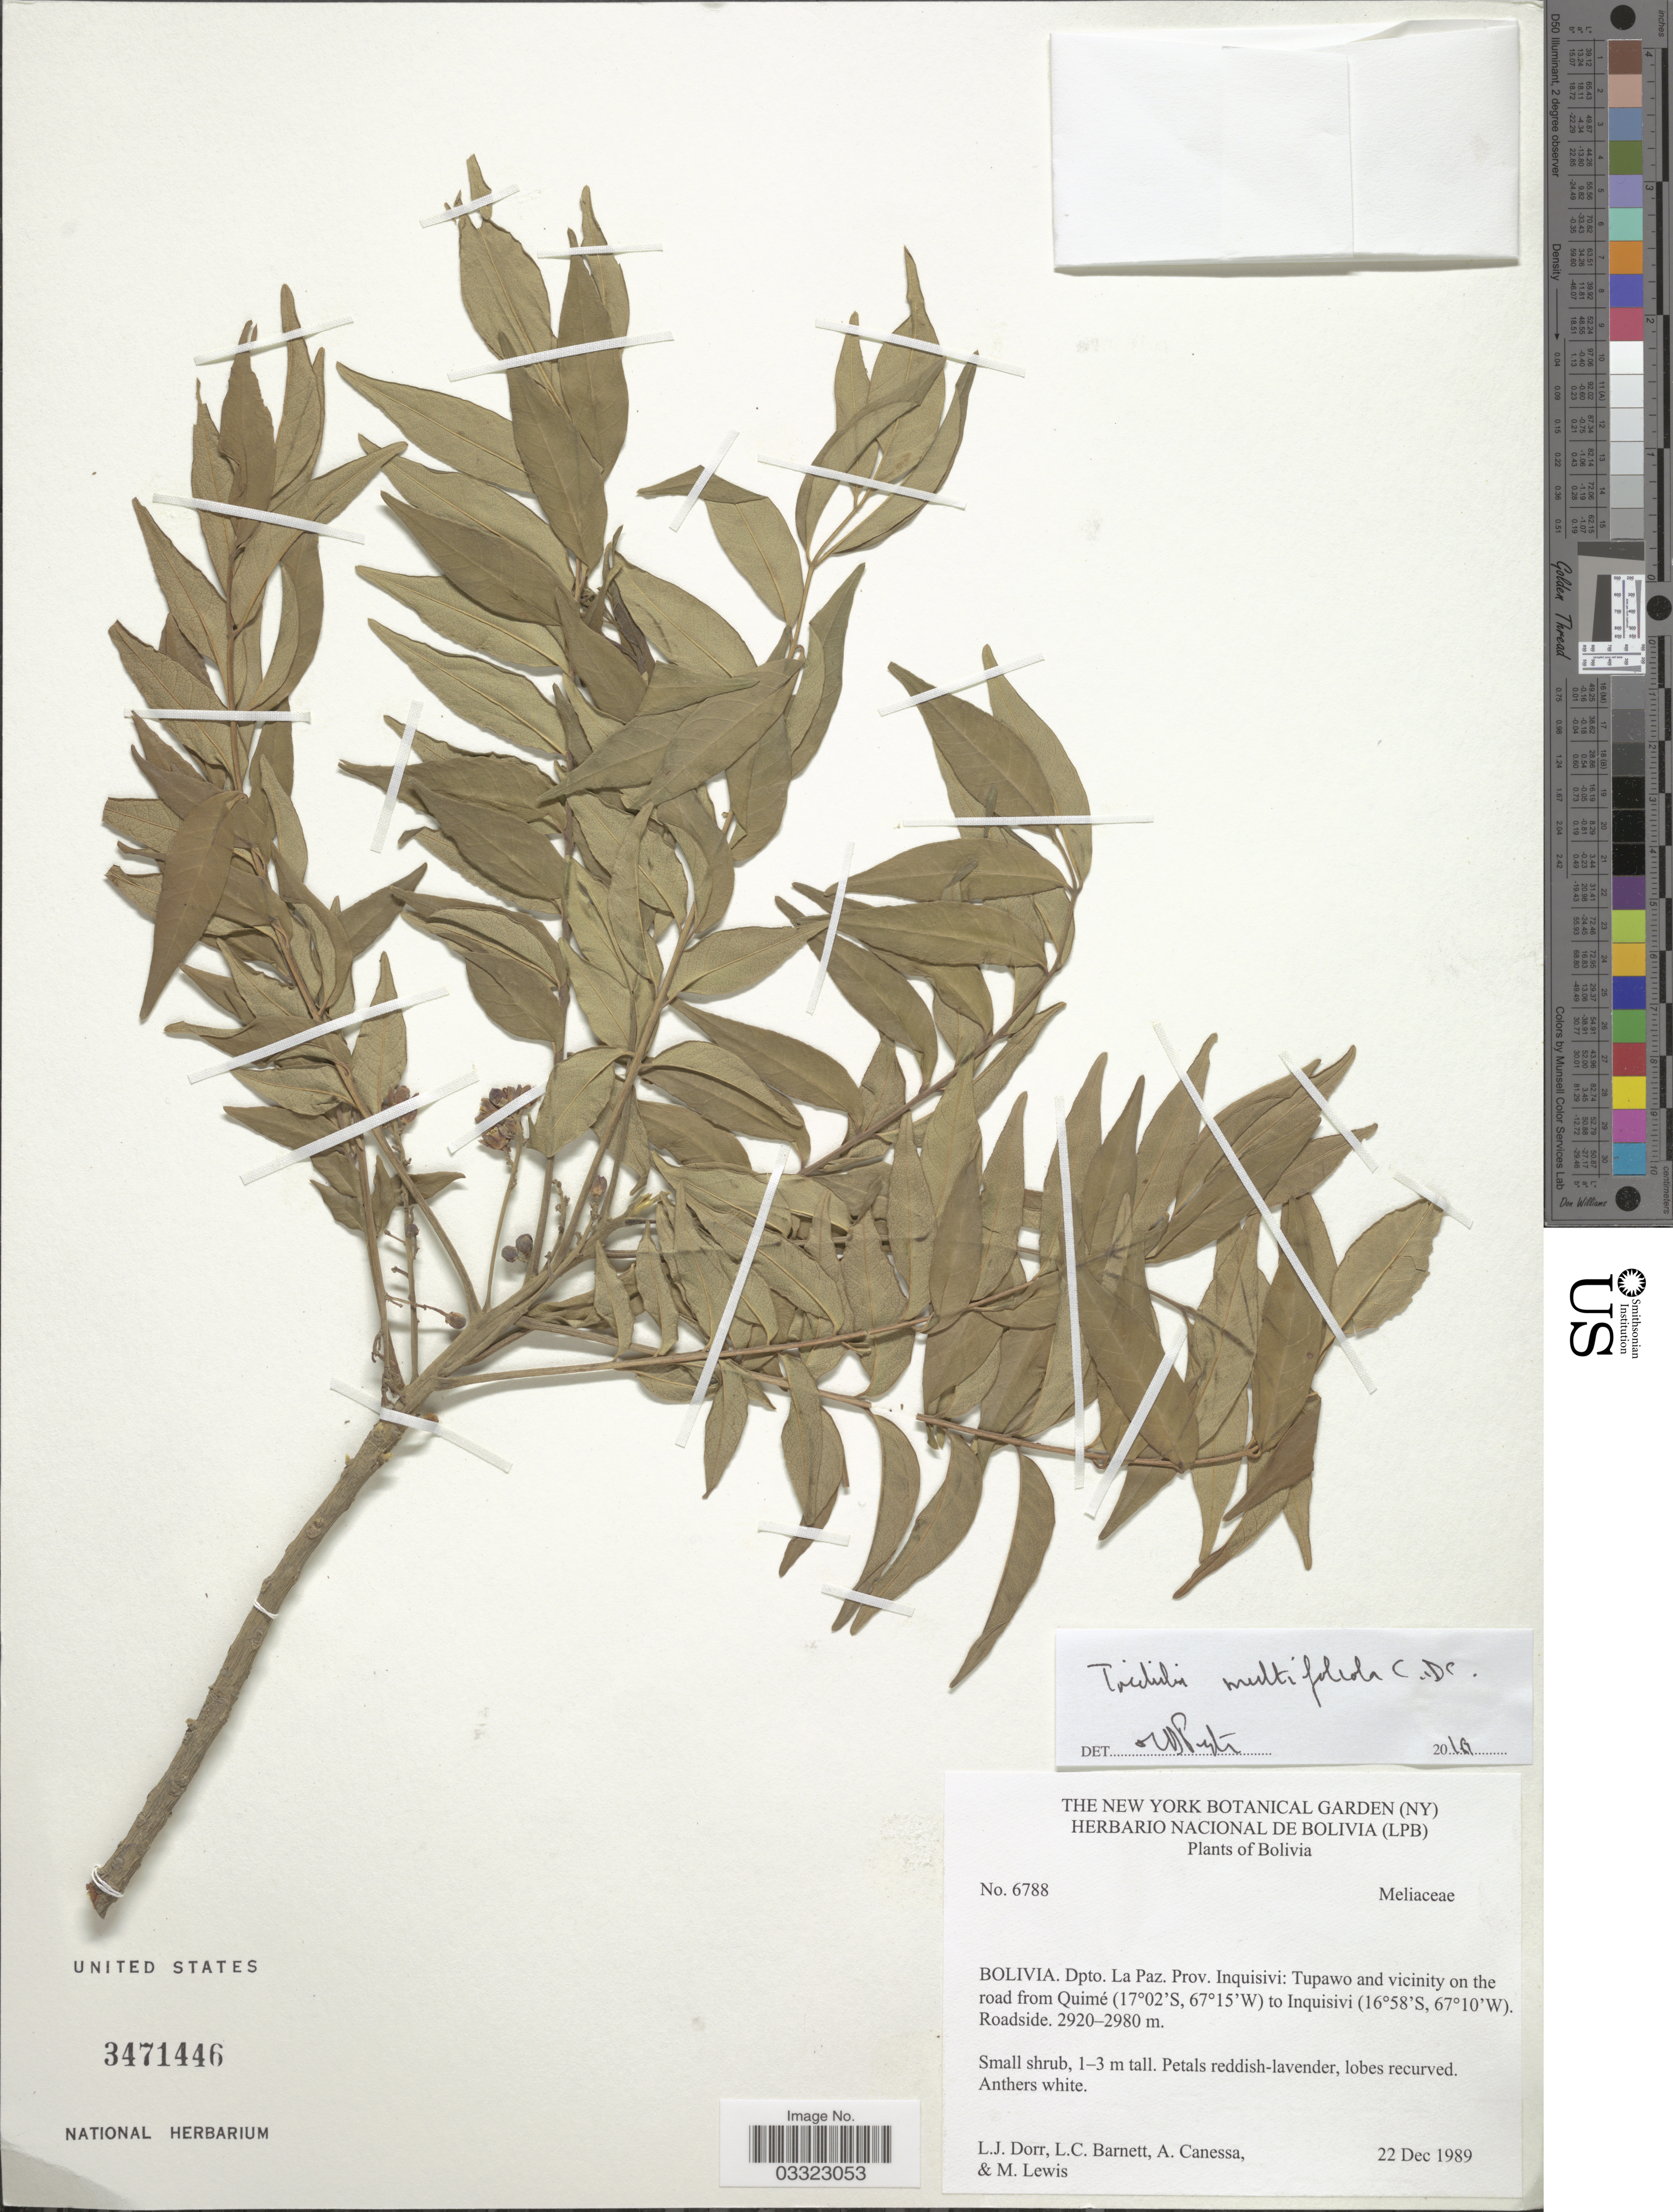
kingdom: Plantae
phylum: Tracheophyta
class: Magnoliopsida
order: Sapindales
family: Meliaceae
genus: Trichilia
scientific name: Trichilia multifoliola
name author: C. DC.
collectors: L. J. Dorr, L. C. Barnett, A. Canessa & M. Lewis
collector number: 6788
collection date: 1989-12-22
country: Bolivia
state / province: La Paz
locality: Dpto. La Paz. Prov. Inquisivi: Tupawo and vicinity on the road from Quimé to Inquisivi Roadside.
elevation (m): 2920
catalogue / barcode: US 3471446